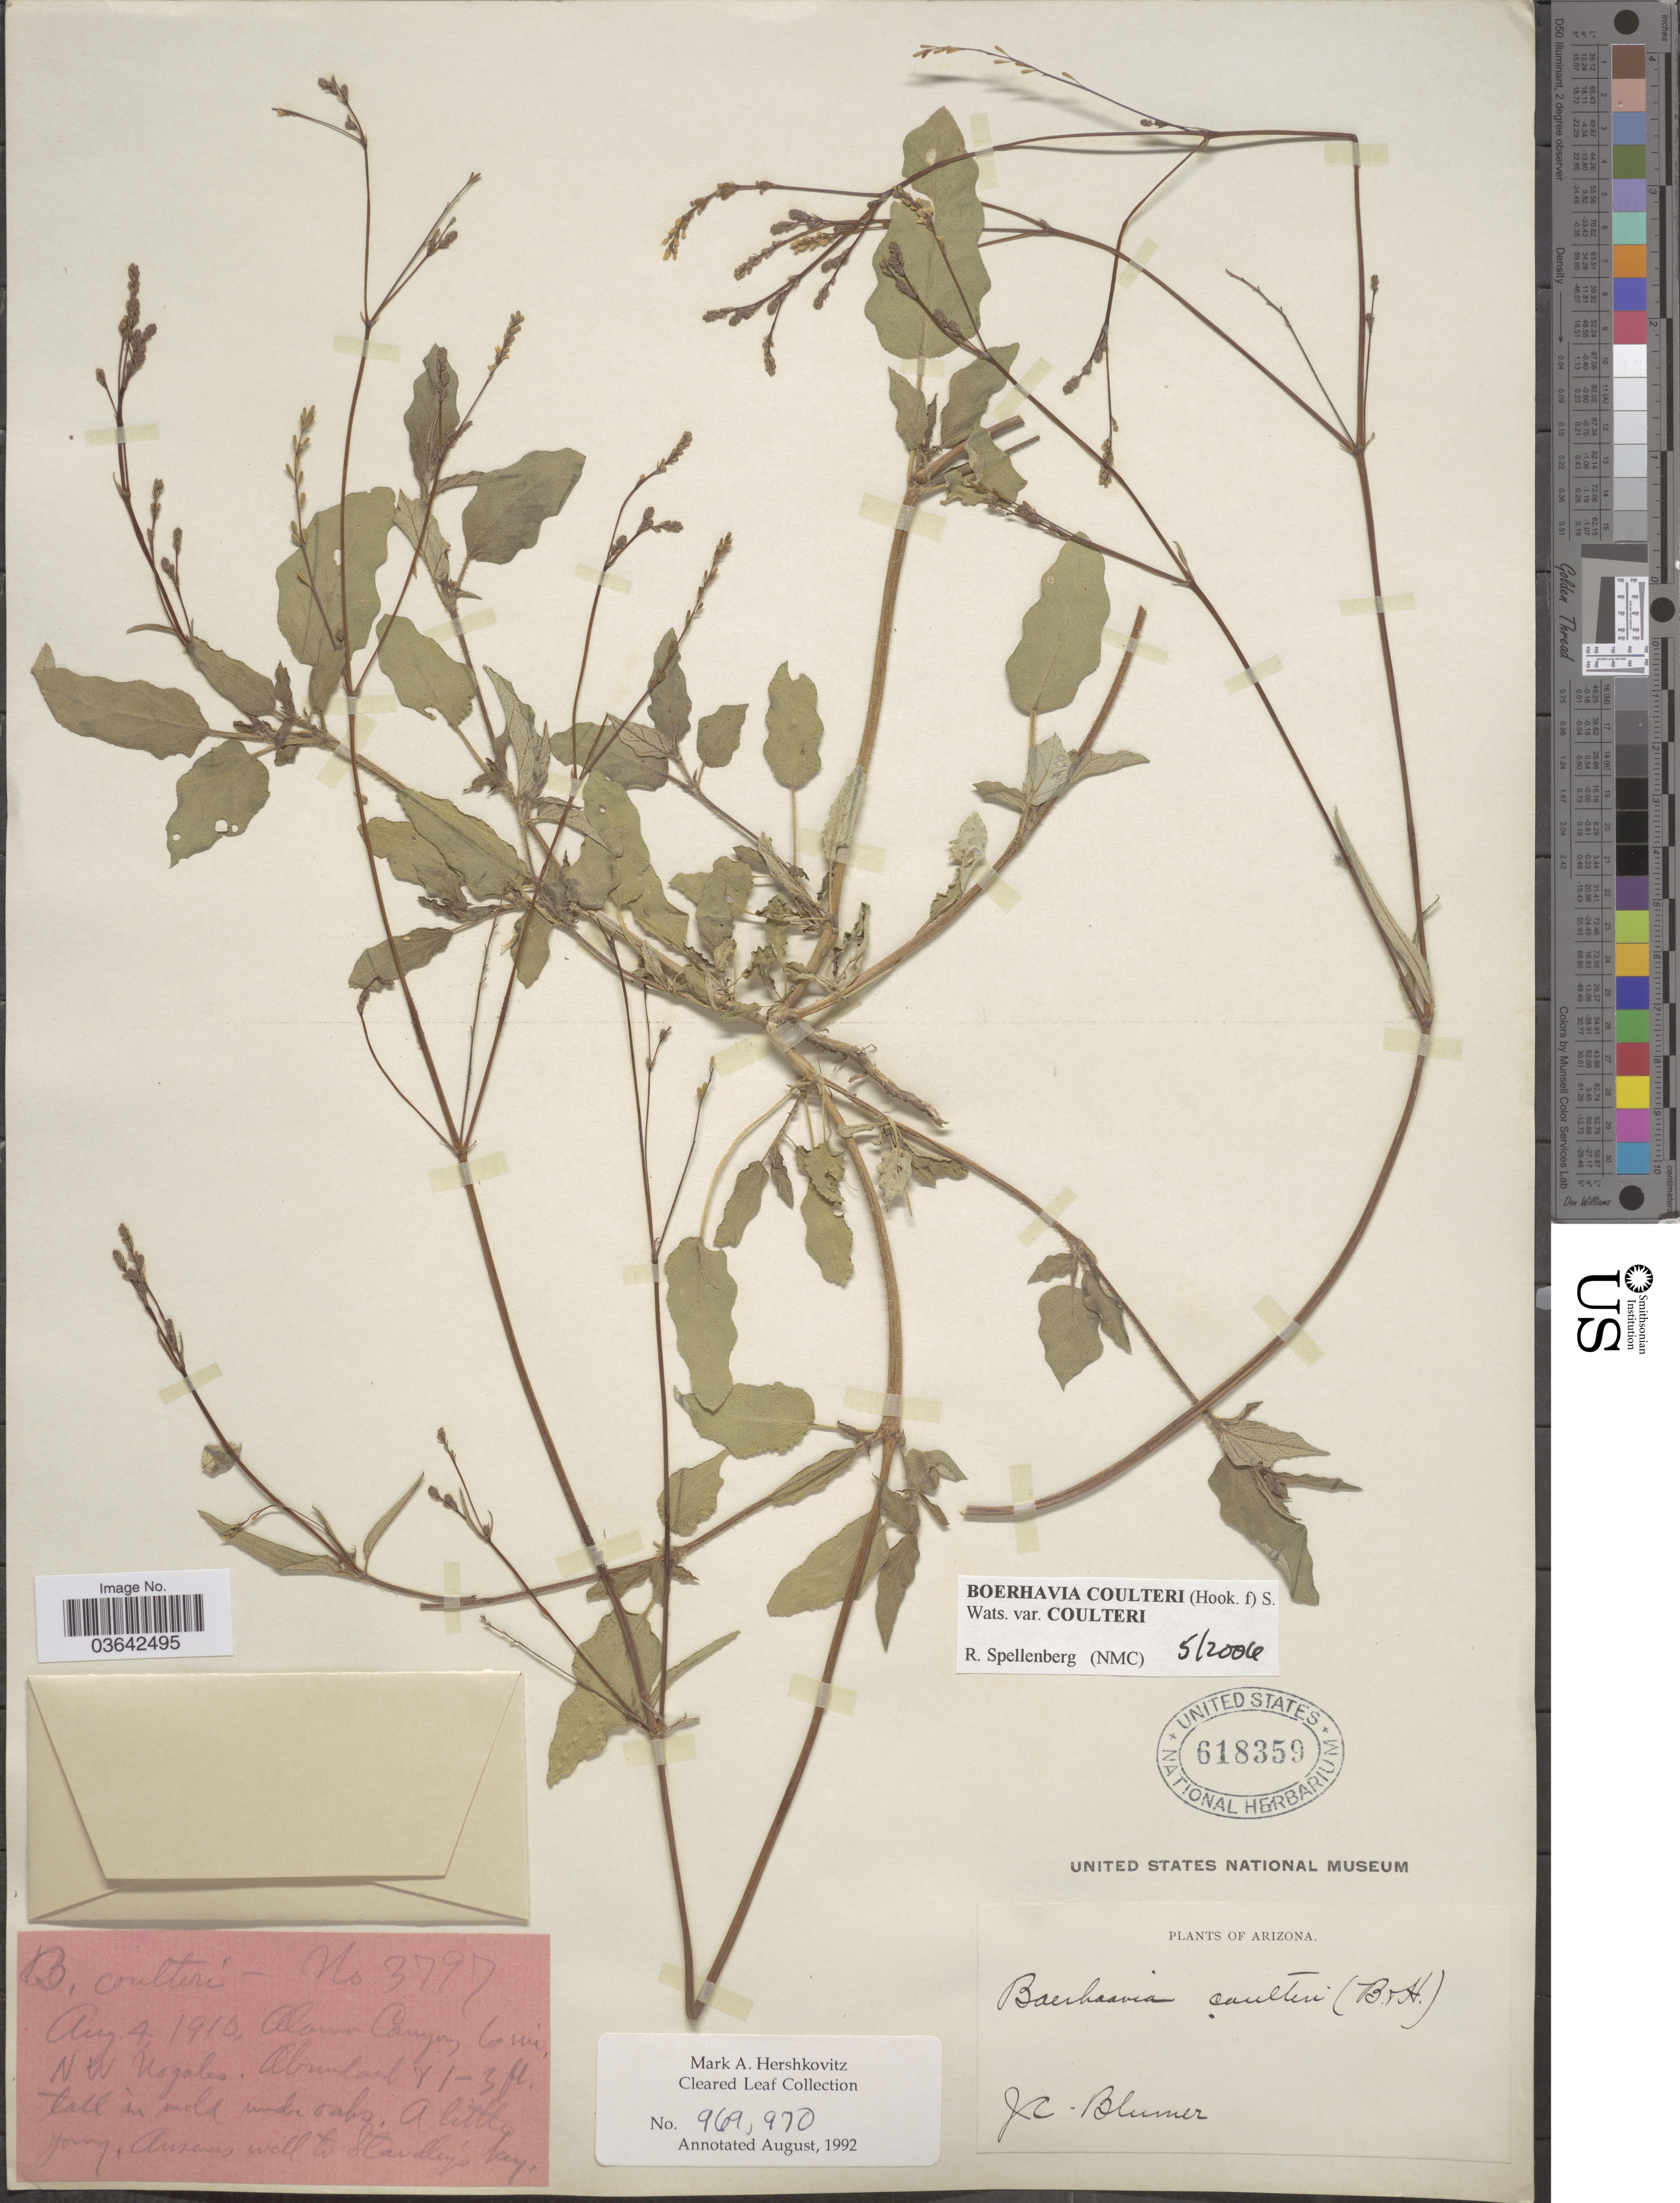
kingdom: Plantae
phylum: Tracheophyta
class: Magnoliopsida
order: Caryophyllales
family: Nyctaginaceae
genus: Boerhavia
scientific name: Boerhavia coulteri var. coulteri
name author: (Hook. f.) S. Watson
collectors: J. C. Blumer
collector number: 3797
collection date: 1910-08-04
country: United States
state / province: Arizona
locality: Alamo Canyon, 6 mi. NW Nogales. Stanley's key.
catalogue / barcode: US 618359